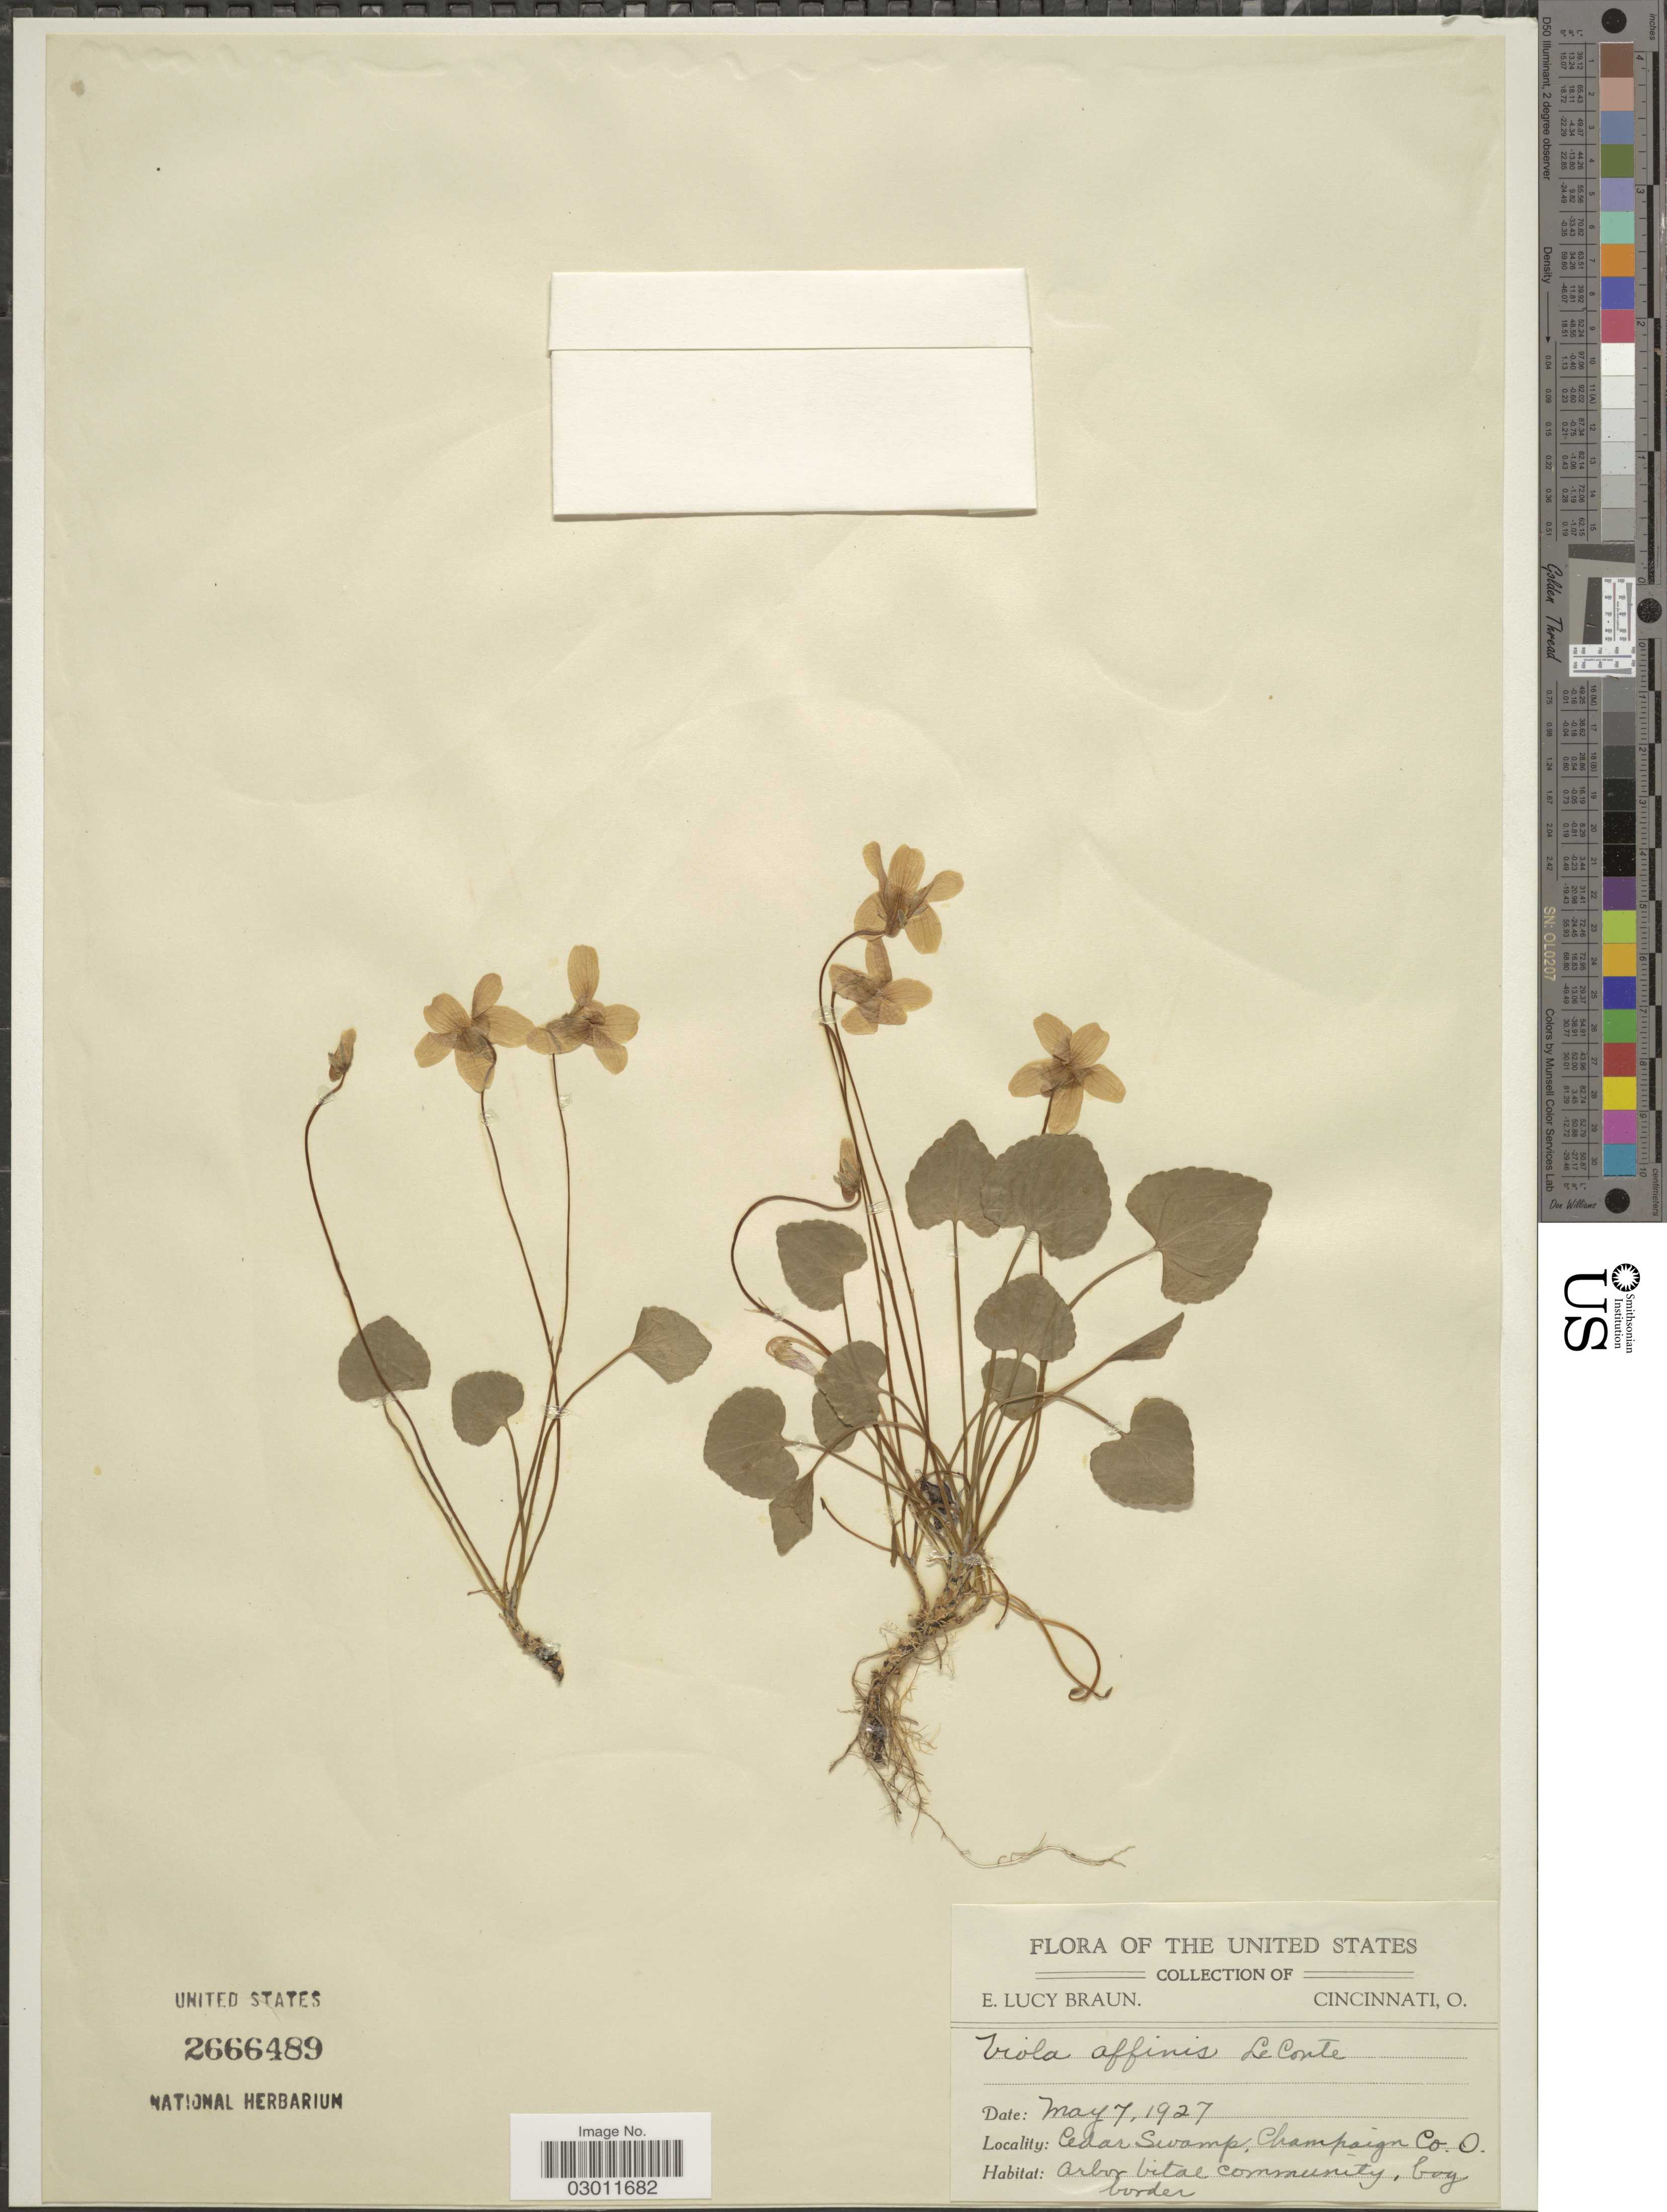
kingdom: Plantae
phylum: Tracheophyta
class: Magnoliopsida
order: Malpighiales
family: Violaceae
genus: Viola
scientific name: Viola affinis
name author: LeConte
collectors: E. L. Braun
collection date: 1927-05-07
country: United States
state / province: Ohio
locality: Cedar Swamp, Champaign Co.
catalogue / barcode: US 2666489